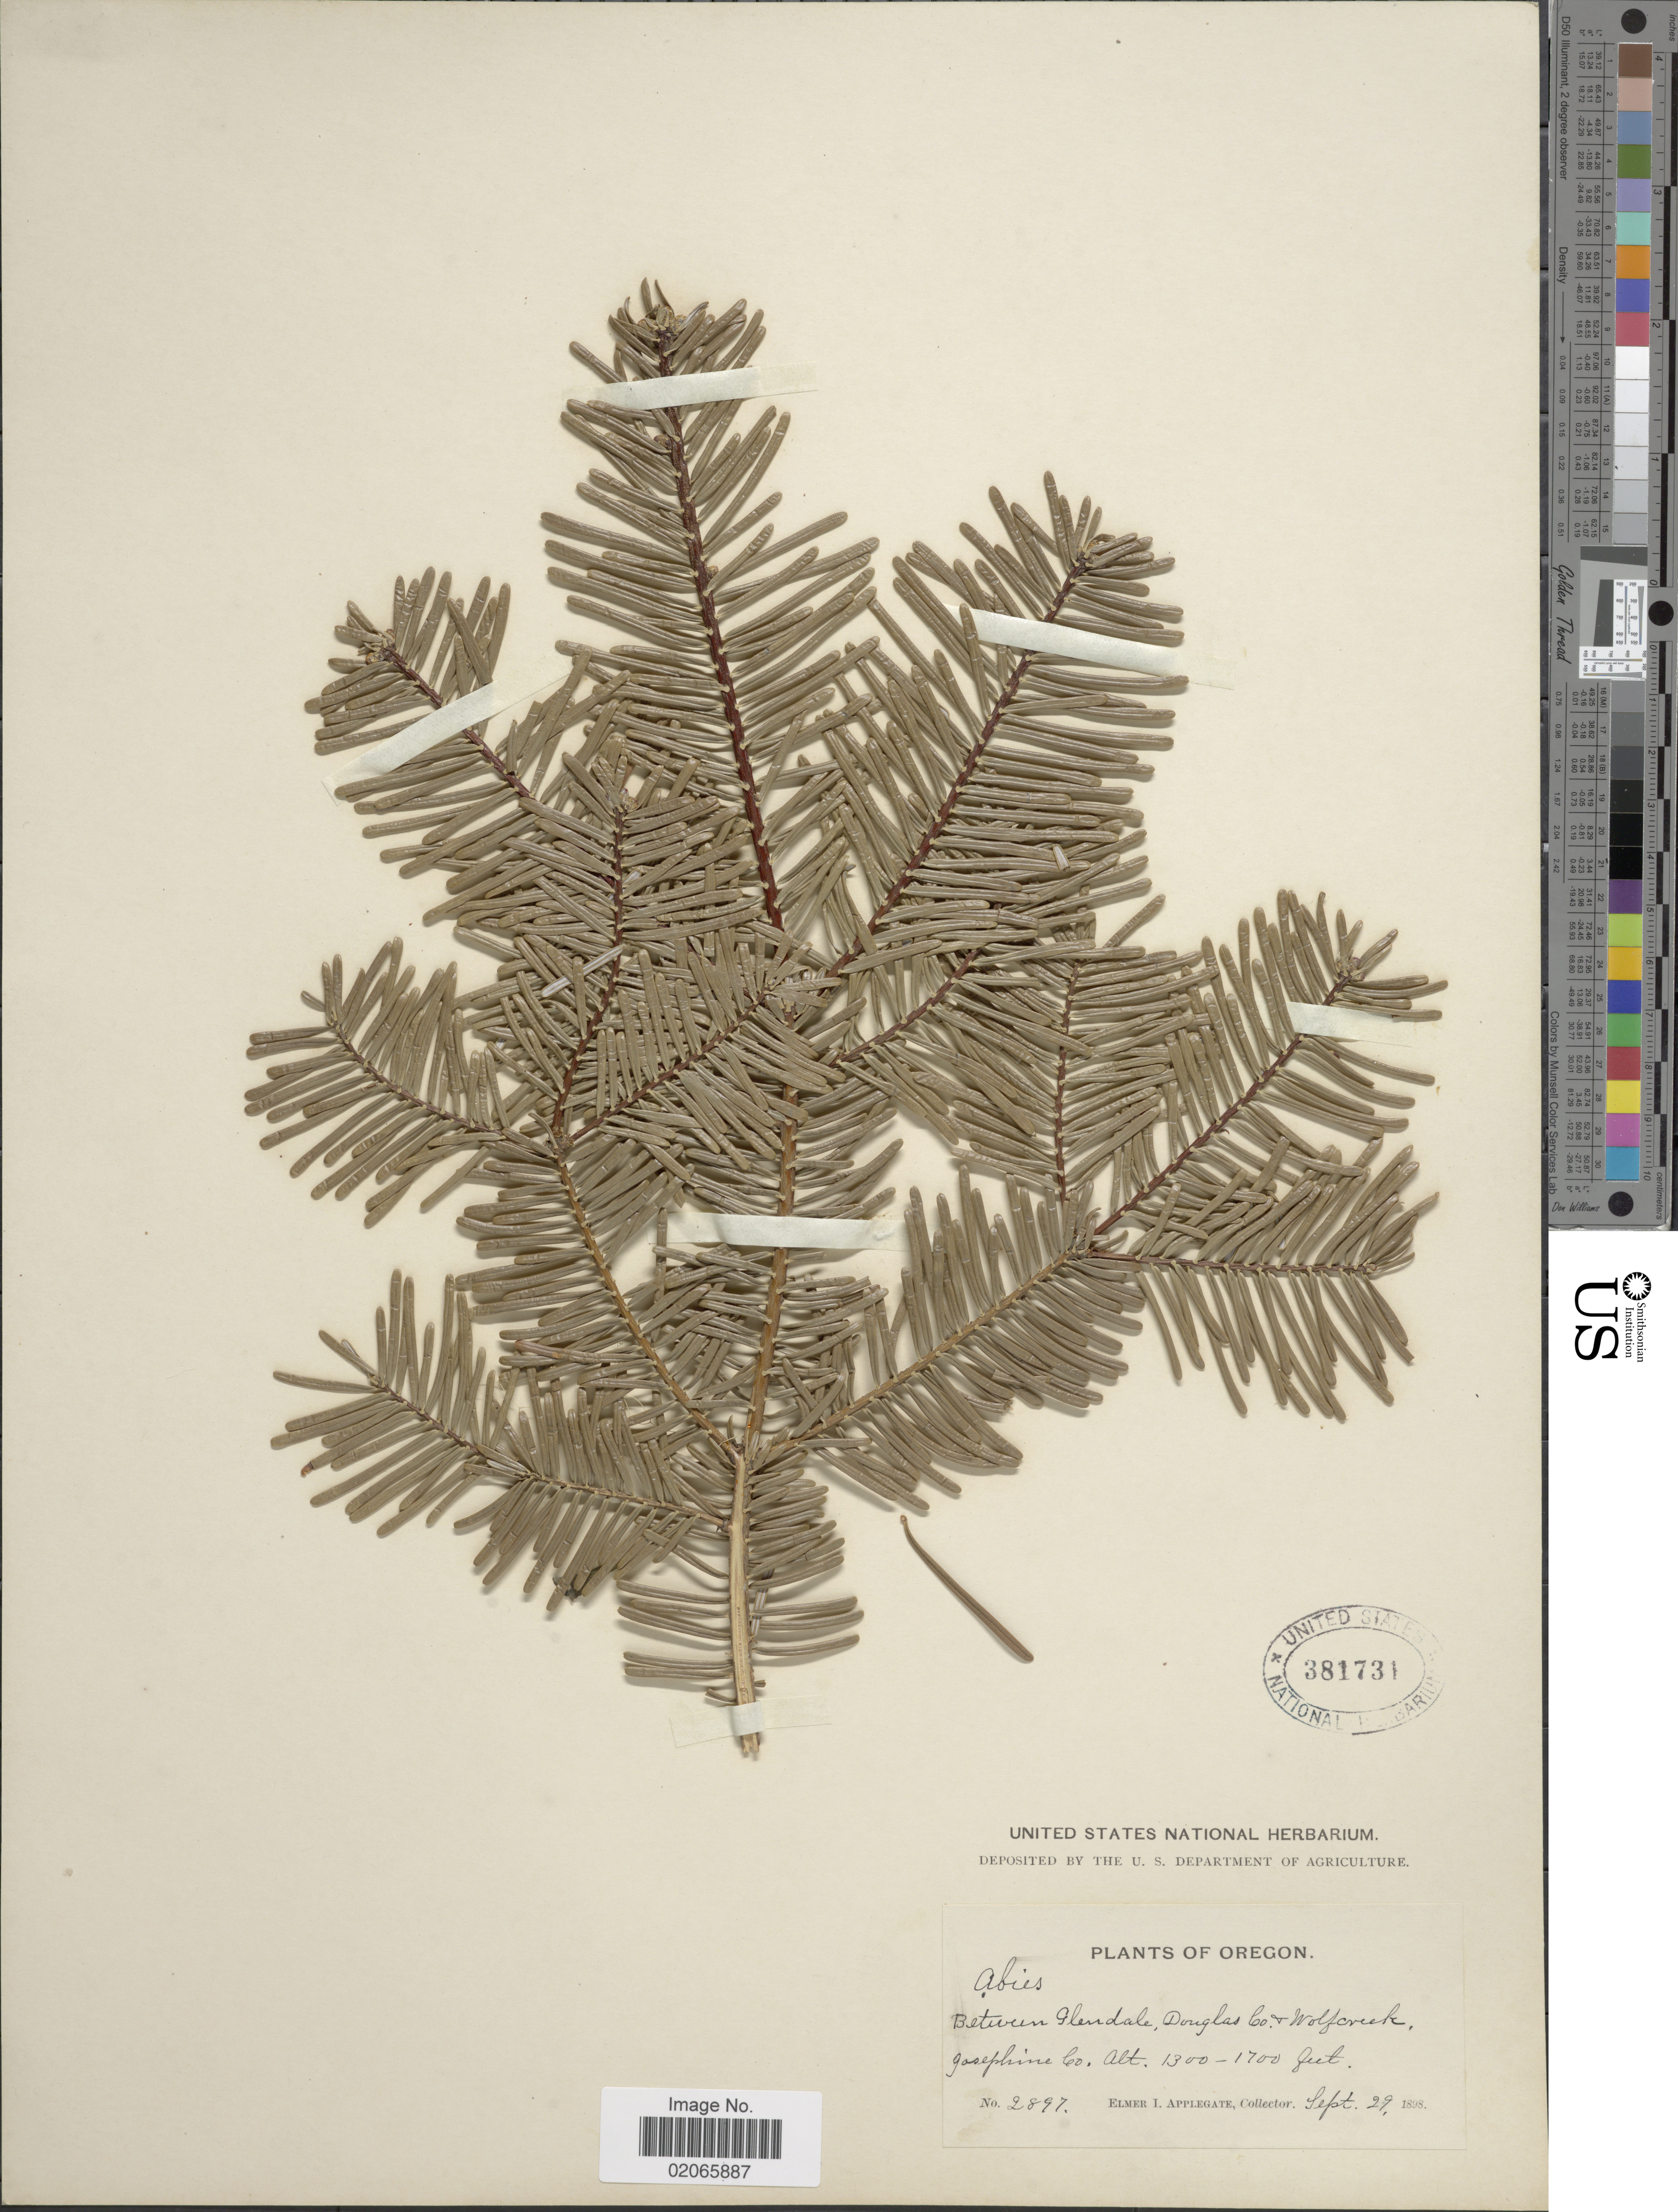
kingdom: Plantae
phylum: Tracheophyta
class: Pinopsida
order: Pinales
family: Pinaceae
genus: Abies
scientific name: Abies sp.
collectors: E. I. Applegate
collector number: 2897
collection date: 1898-09-29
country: United States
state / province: Oregon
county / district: Douglas / Josephine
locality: Between Glendale, Douglas Co. + Wolfcreek. Josephine Co.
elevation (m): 396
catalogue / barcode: US 381731